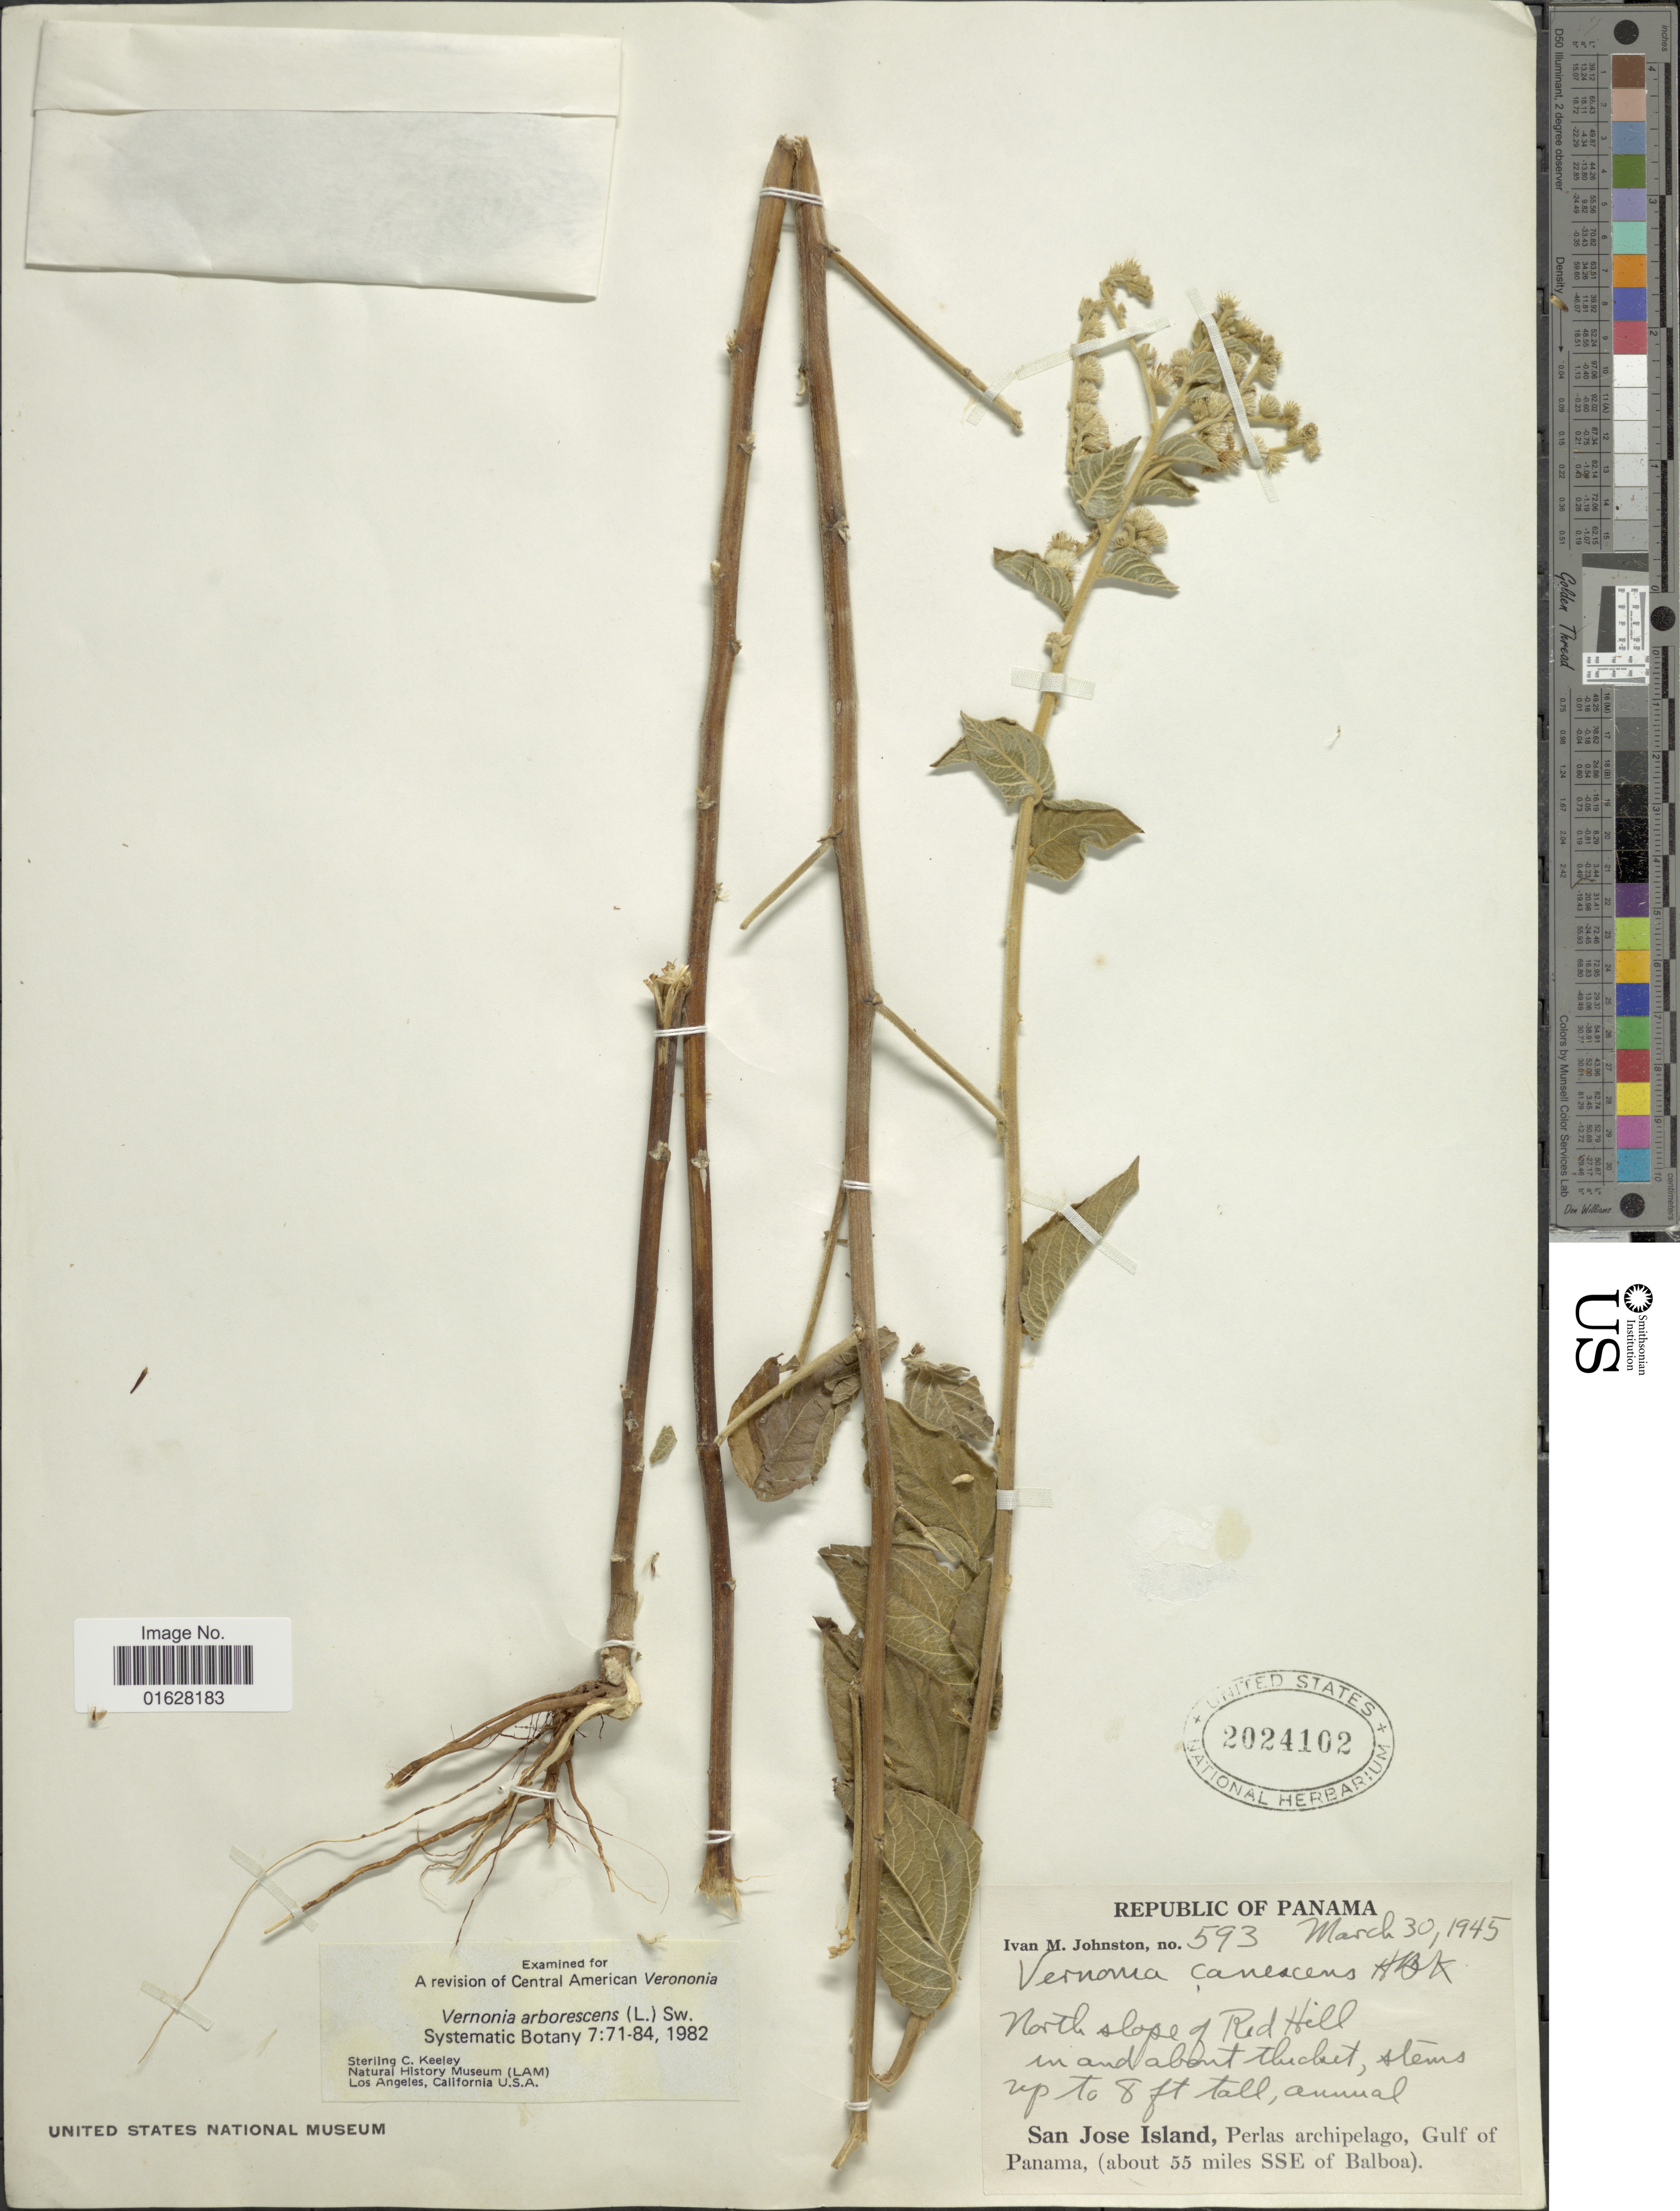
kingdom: Plantae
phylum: Tracheophyta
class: Magnoliopsida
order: Asterales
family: Asteraceae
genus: Lepidaploa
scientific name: Lepidaploa canescens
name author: (Kunth) H. Rob.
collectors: I.M. Johnston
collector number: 593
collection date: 1945-03-30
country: Panama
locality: Republic of Panama, north slope of Red Hill, San Jose Island, perlas archipelago, Gulf of Panama (about 55 miles SSE of Balboa)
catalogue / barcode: US 2024102